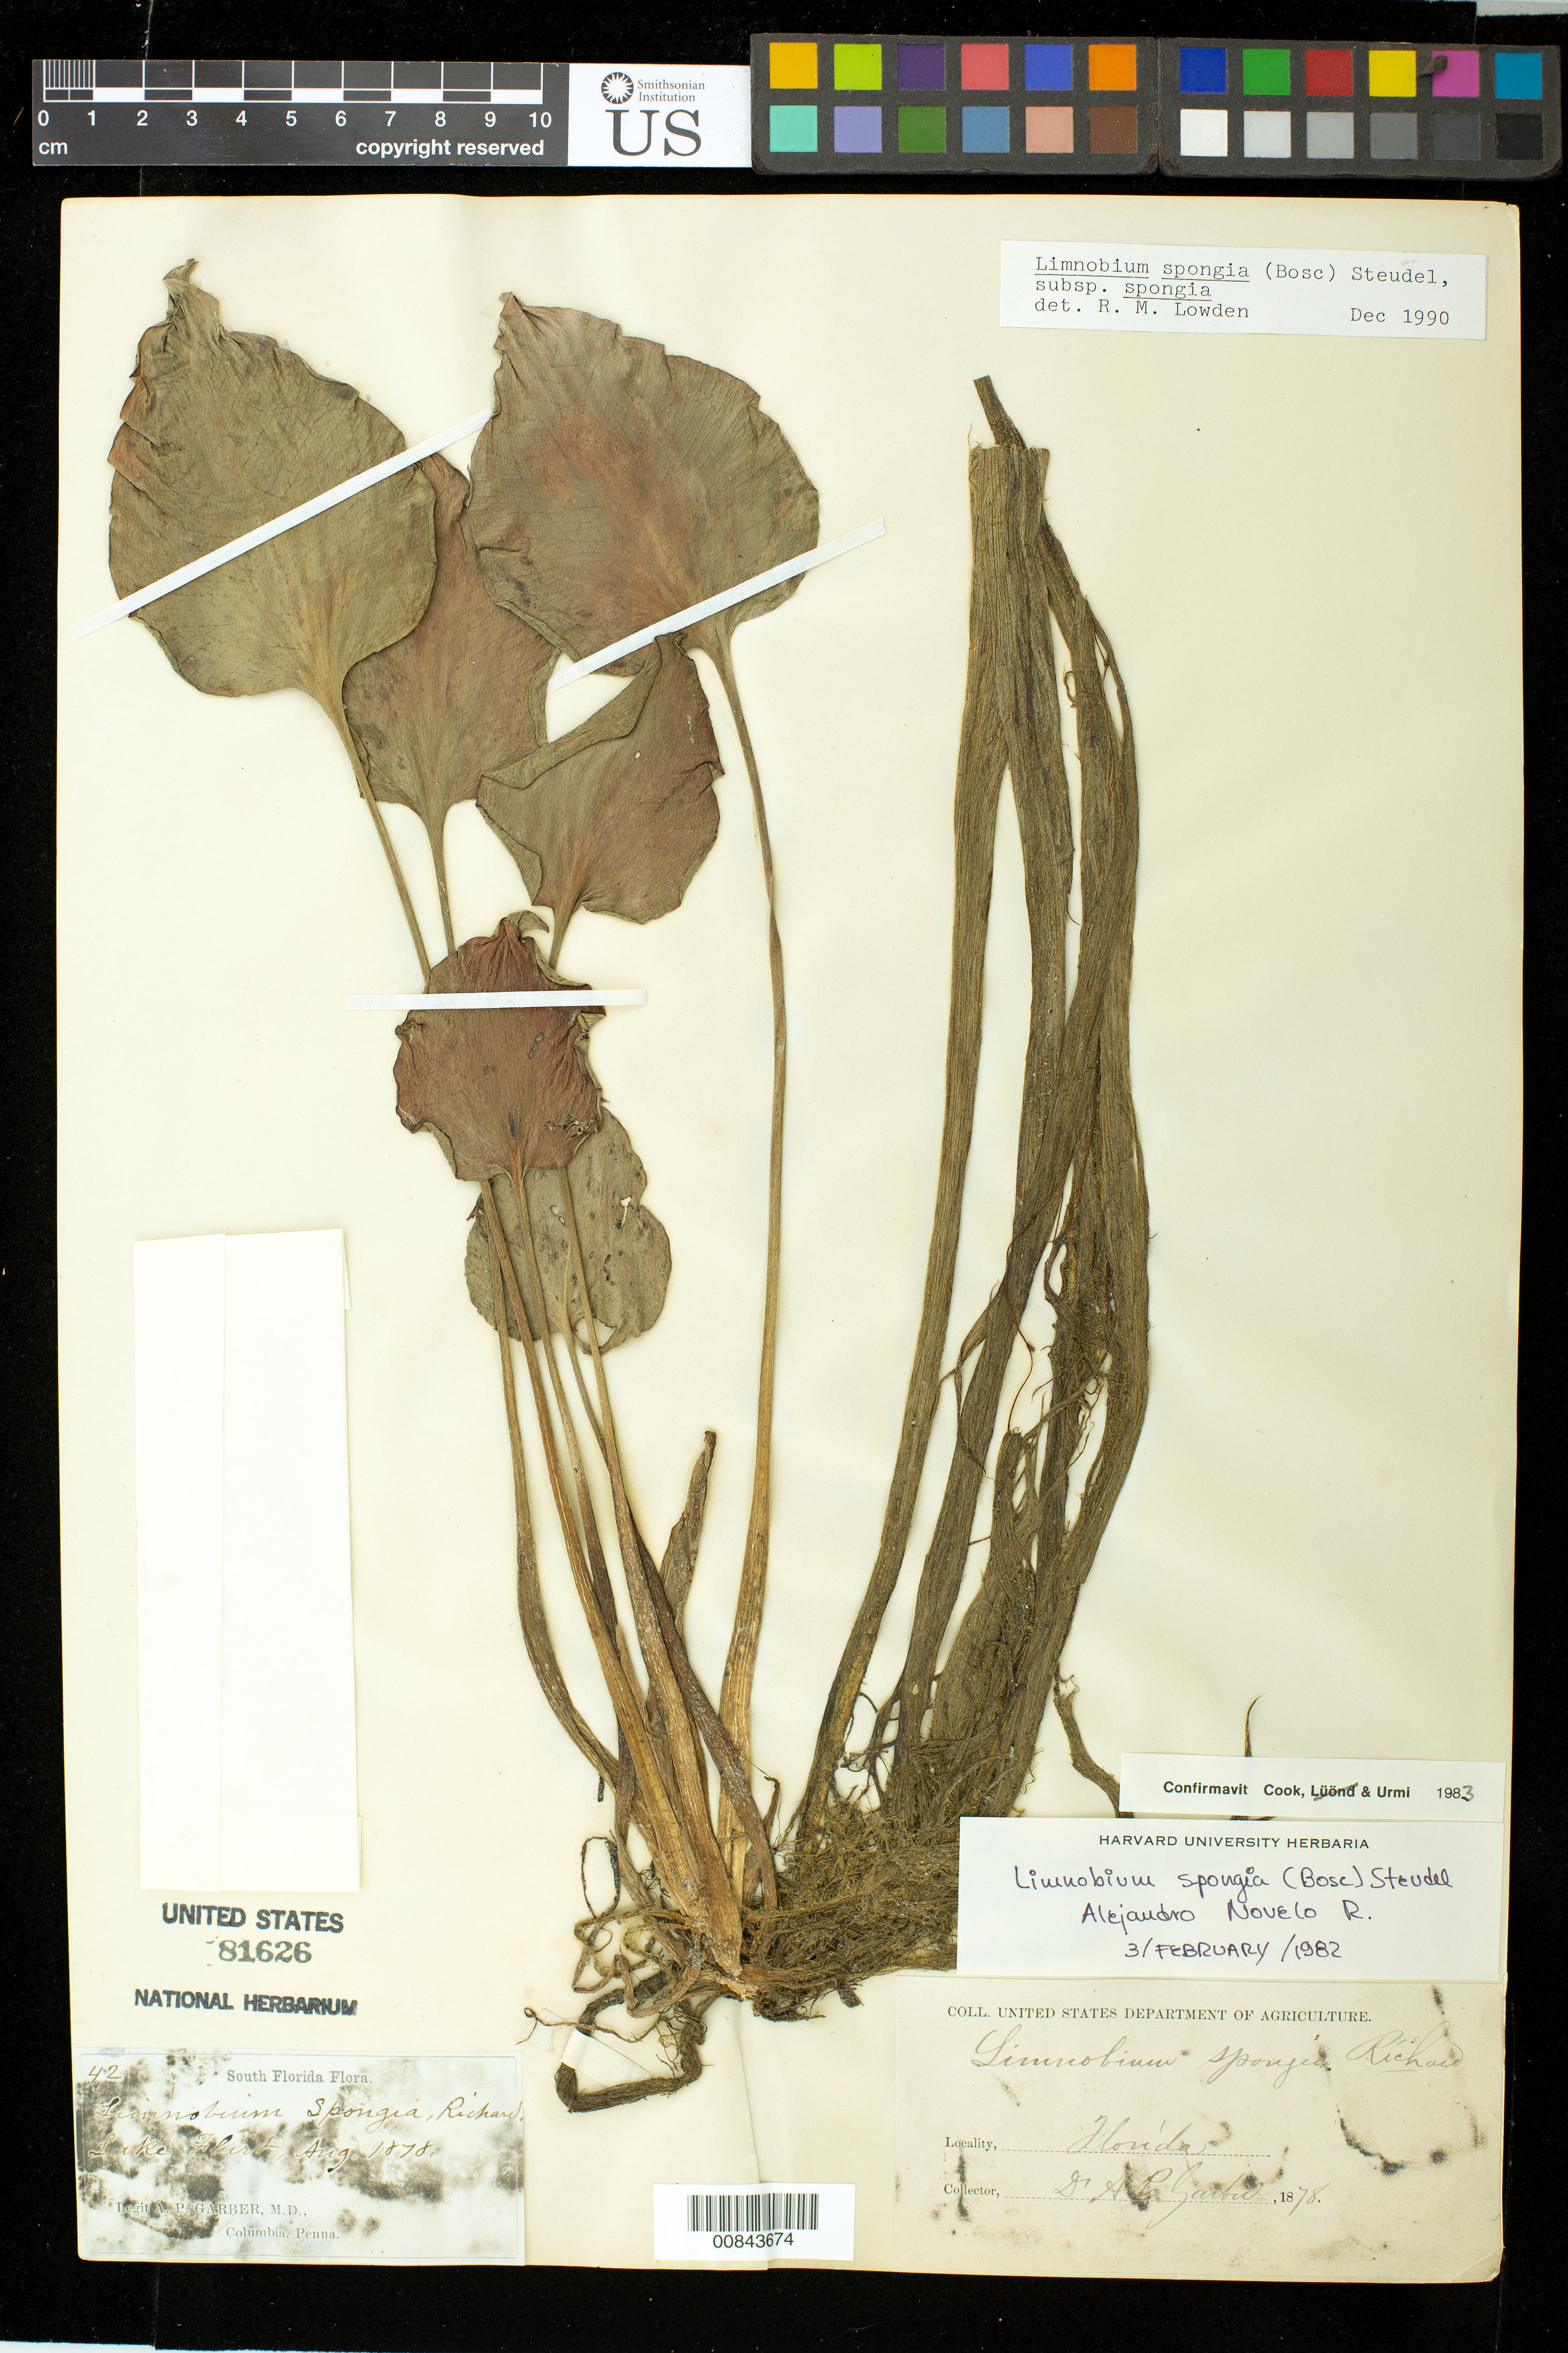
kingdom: Plantae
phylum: Tracheophyta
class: Liliopsida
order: Alismatales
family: Hydrocharitaceae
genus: Limnobium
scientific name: Limnobium spongia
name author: (Bosc) Rich. ex Steud.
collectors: A. P. Garber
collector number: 42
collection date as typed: Aug 1878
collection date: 1878-08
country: United States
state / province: Florida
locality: Lake Flirt.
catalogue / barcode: US 81626